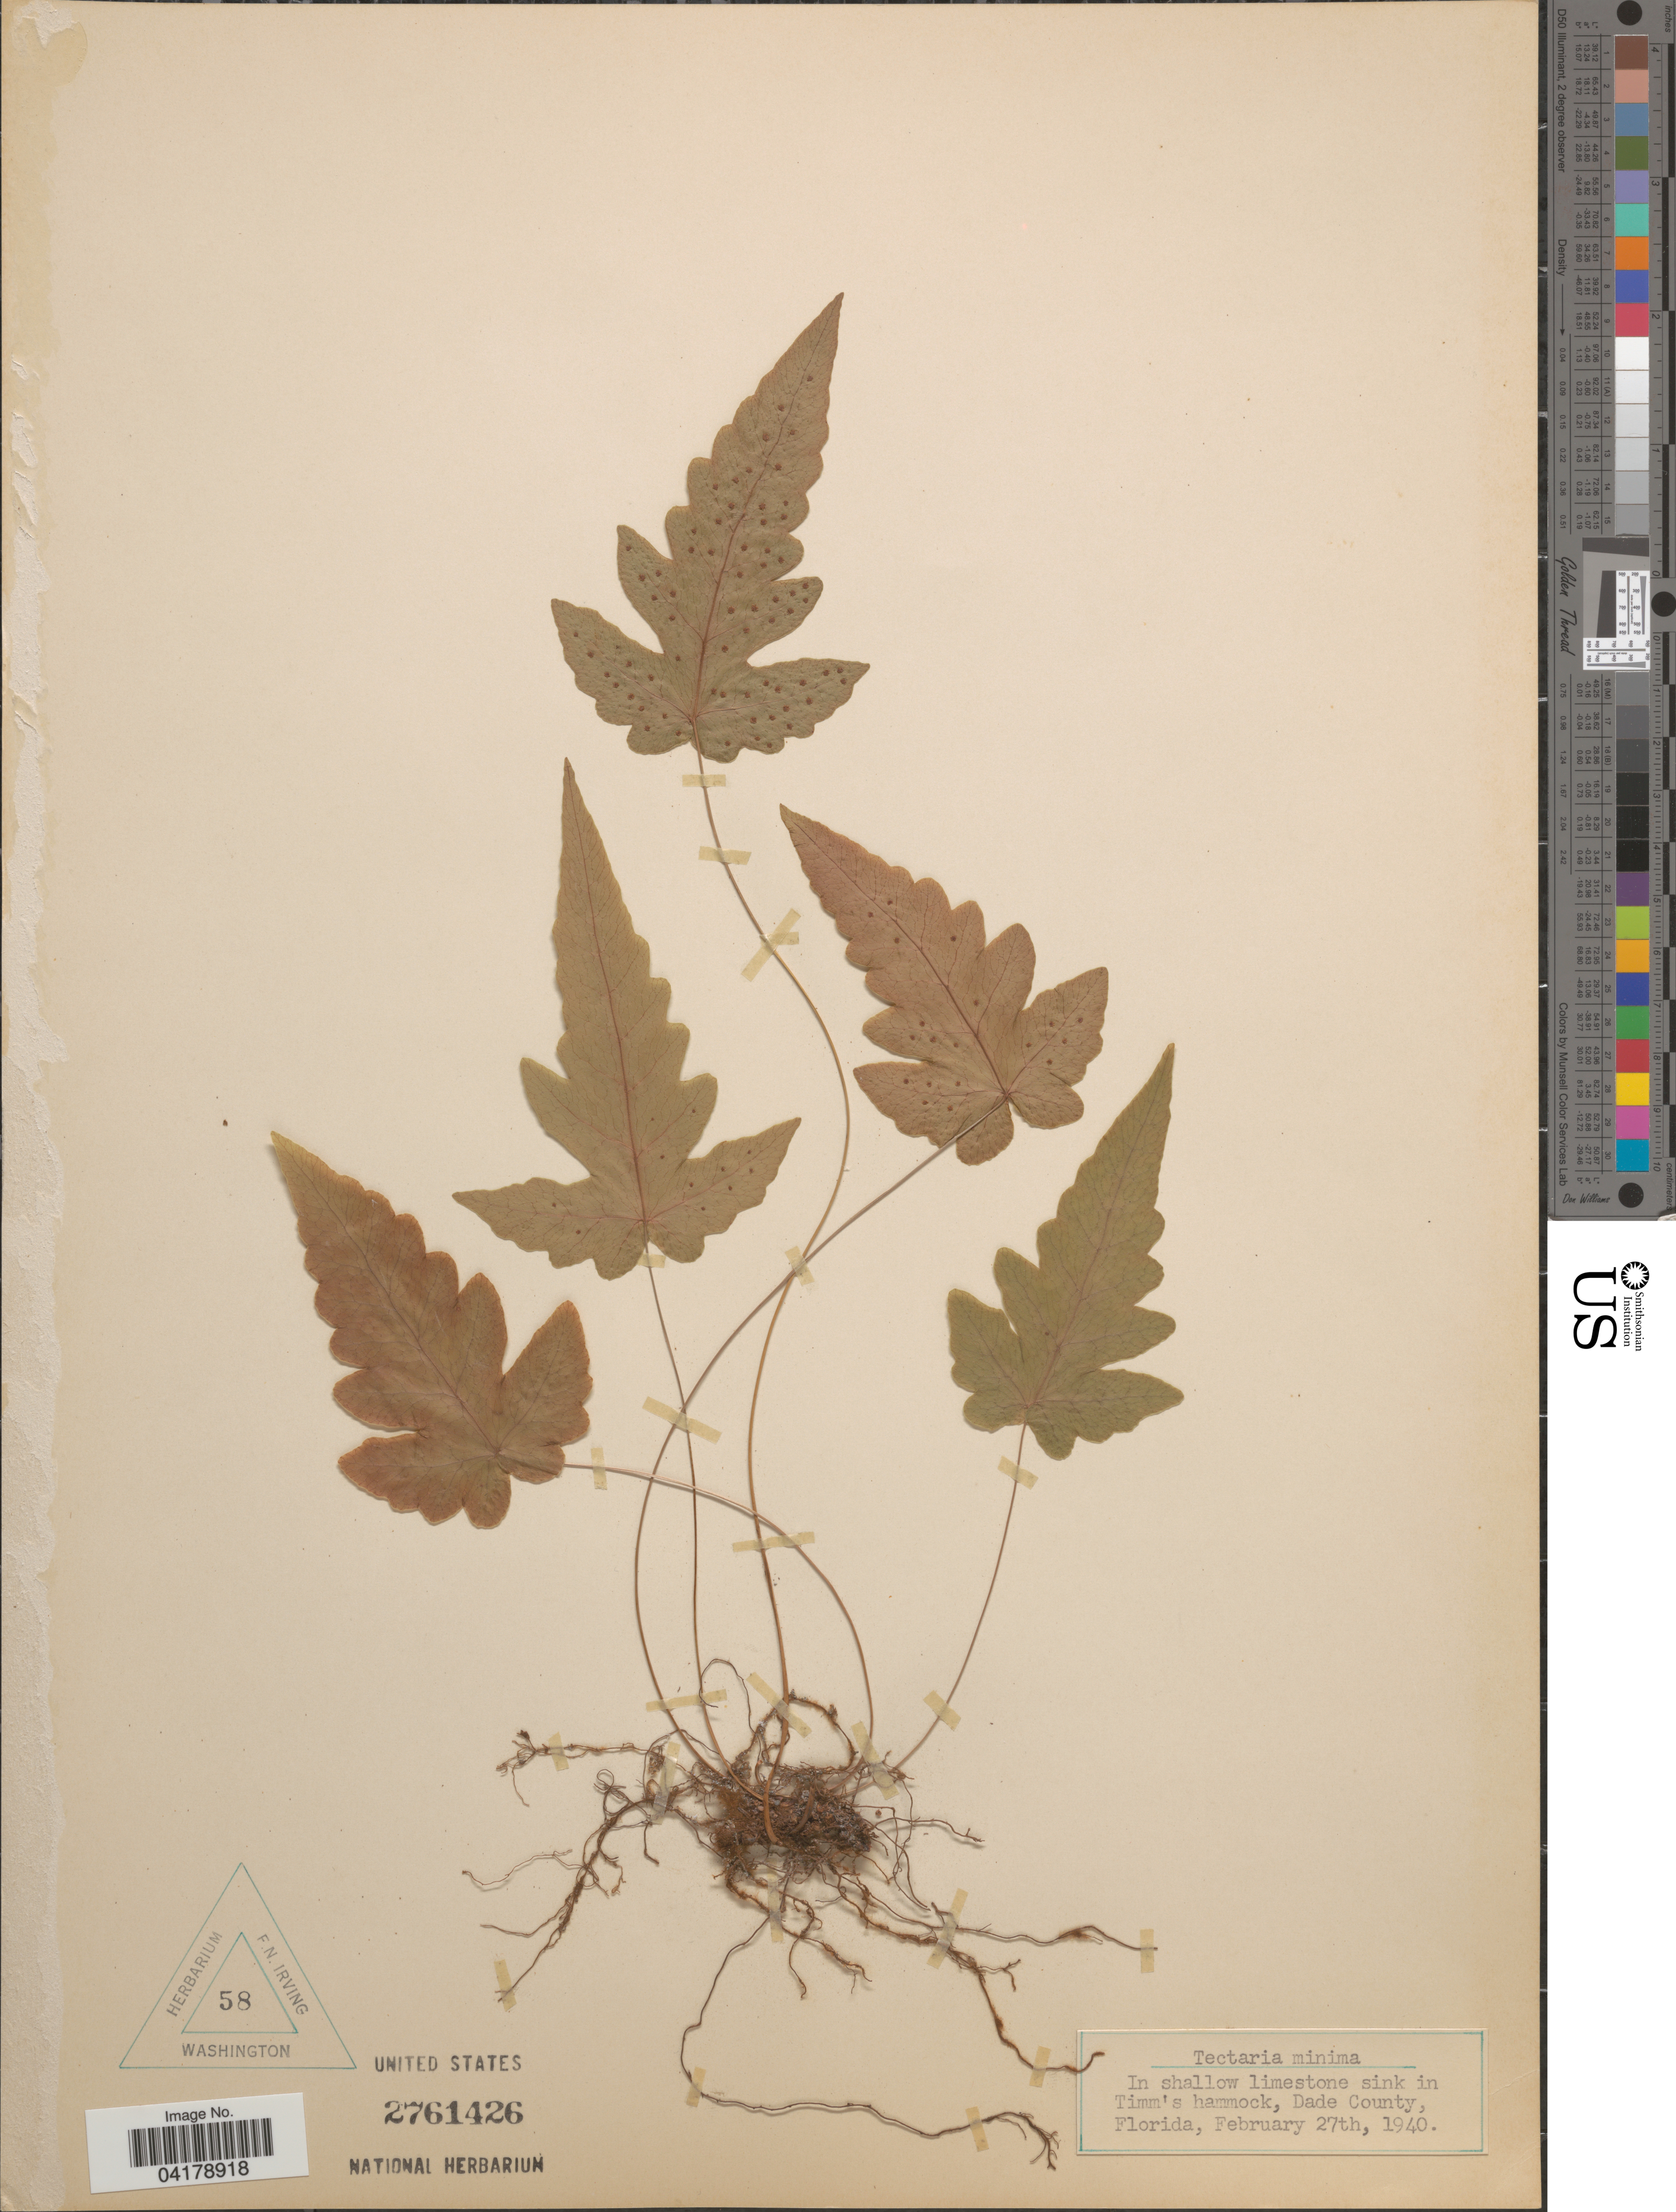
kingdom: Plantae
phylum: Tracheophyta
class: Polypodiopsida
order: Polypodiales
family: Tectariaceae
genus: Tectaria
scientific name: Tectaria fimbriata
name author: (Willd.) Lourteig & Proctor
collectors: ex herb. F.N. Irving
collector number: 58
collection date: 1940-02-27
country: United States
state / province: Florida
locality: In shallow limestone sink in Timm's hammock, Dade County.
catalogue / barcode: US 2761426